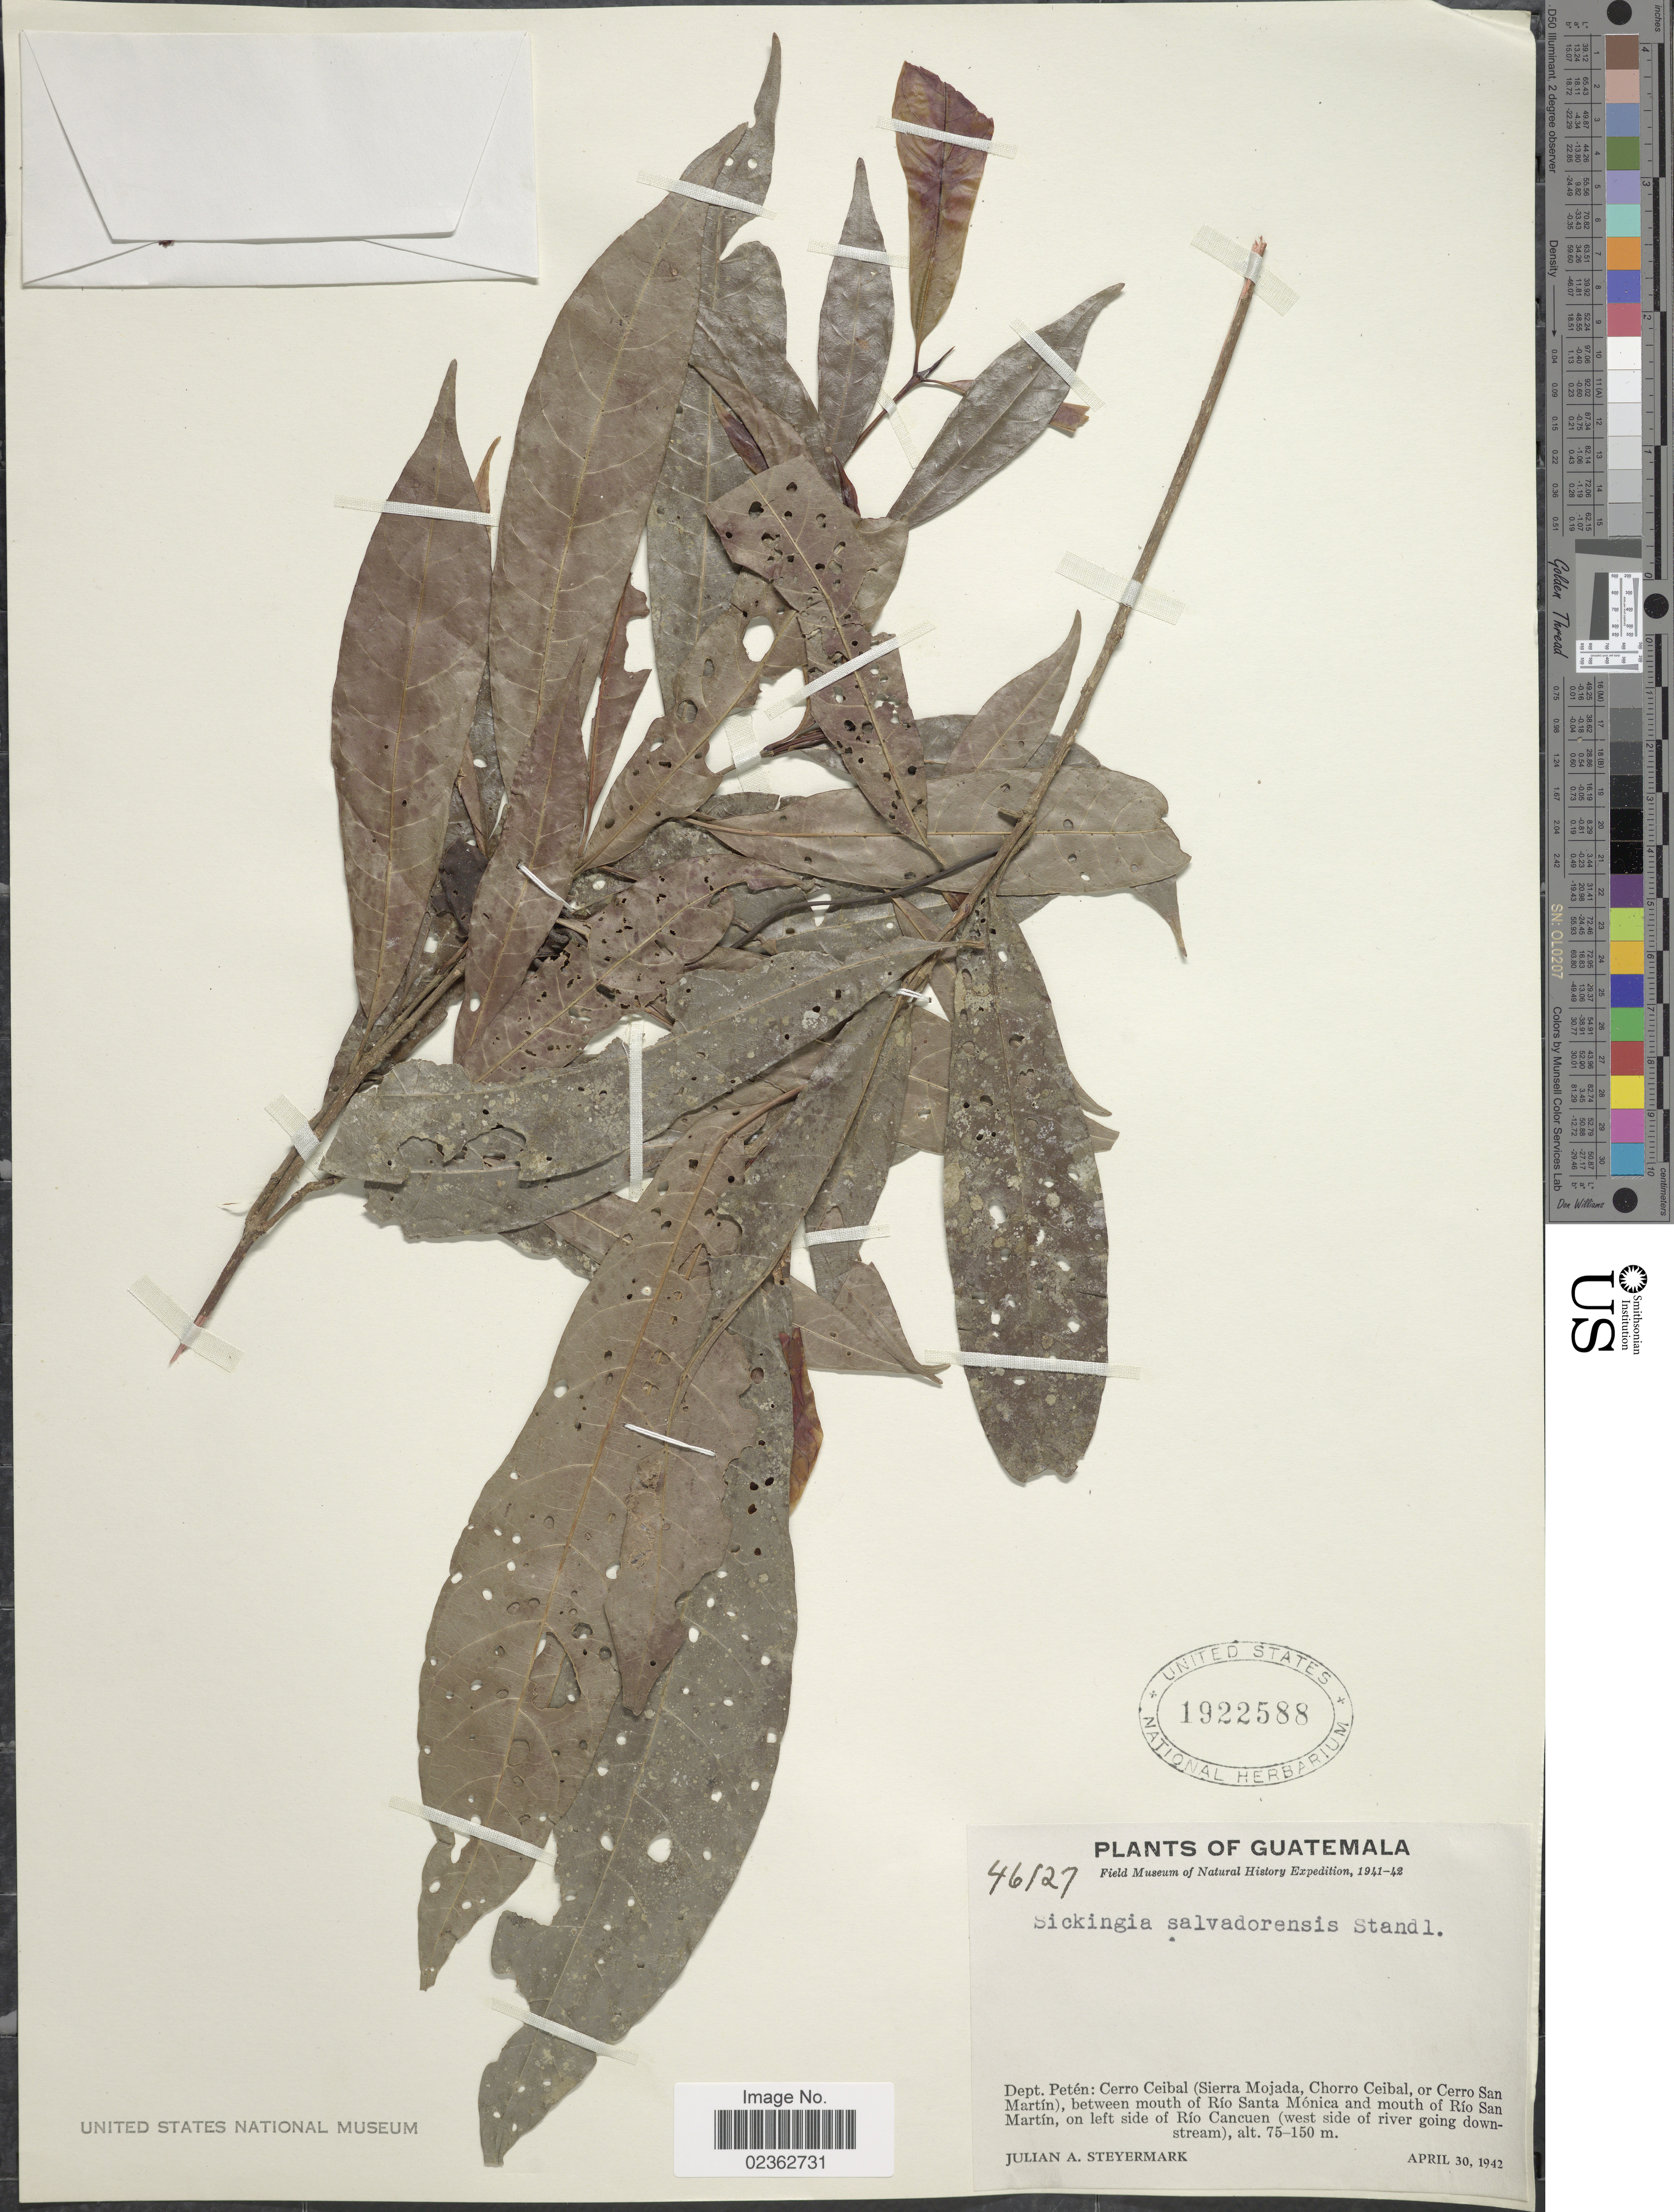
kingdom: Plantae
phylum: Tracheophyta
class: Magnoliopsida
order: Gentianales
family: Rubiaceae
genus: Simira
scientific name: Simira salvadorensis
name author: Standl.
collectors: J. Steyermark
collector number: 46127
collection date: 1942-04-30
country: Guatemala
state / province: El Petén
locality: Dept. Peten: Cerro Ceibal (Sierra Mojada, Chorro Ceibal, or Cerro San Martin), between mouth of Rio Santo Monica and mouth of Rio San Martin, on left side of Rio Cancuen (west side of river going down-stream)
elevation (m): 75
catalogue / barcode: US 1922588